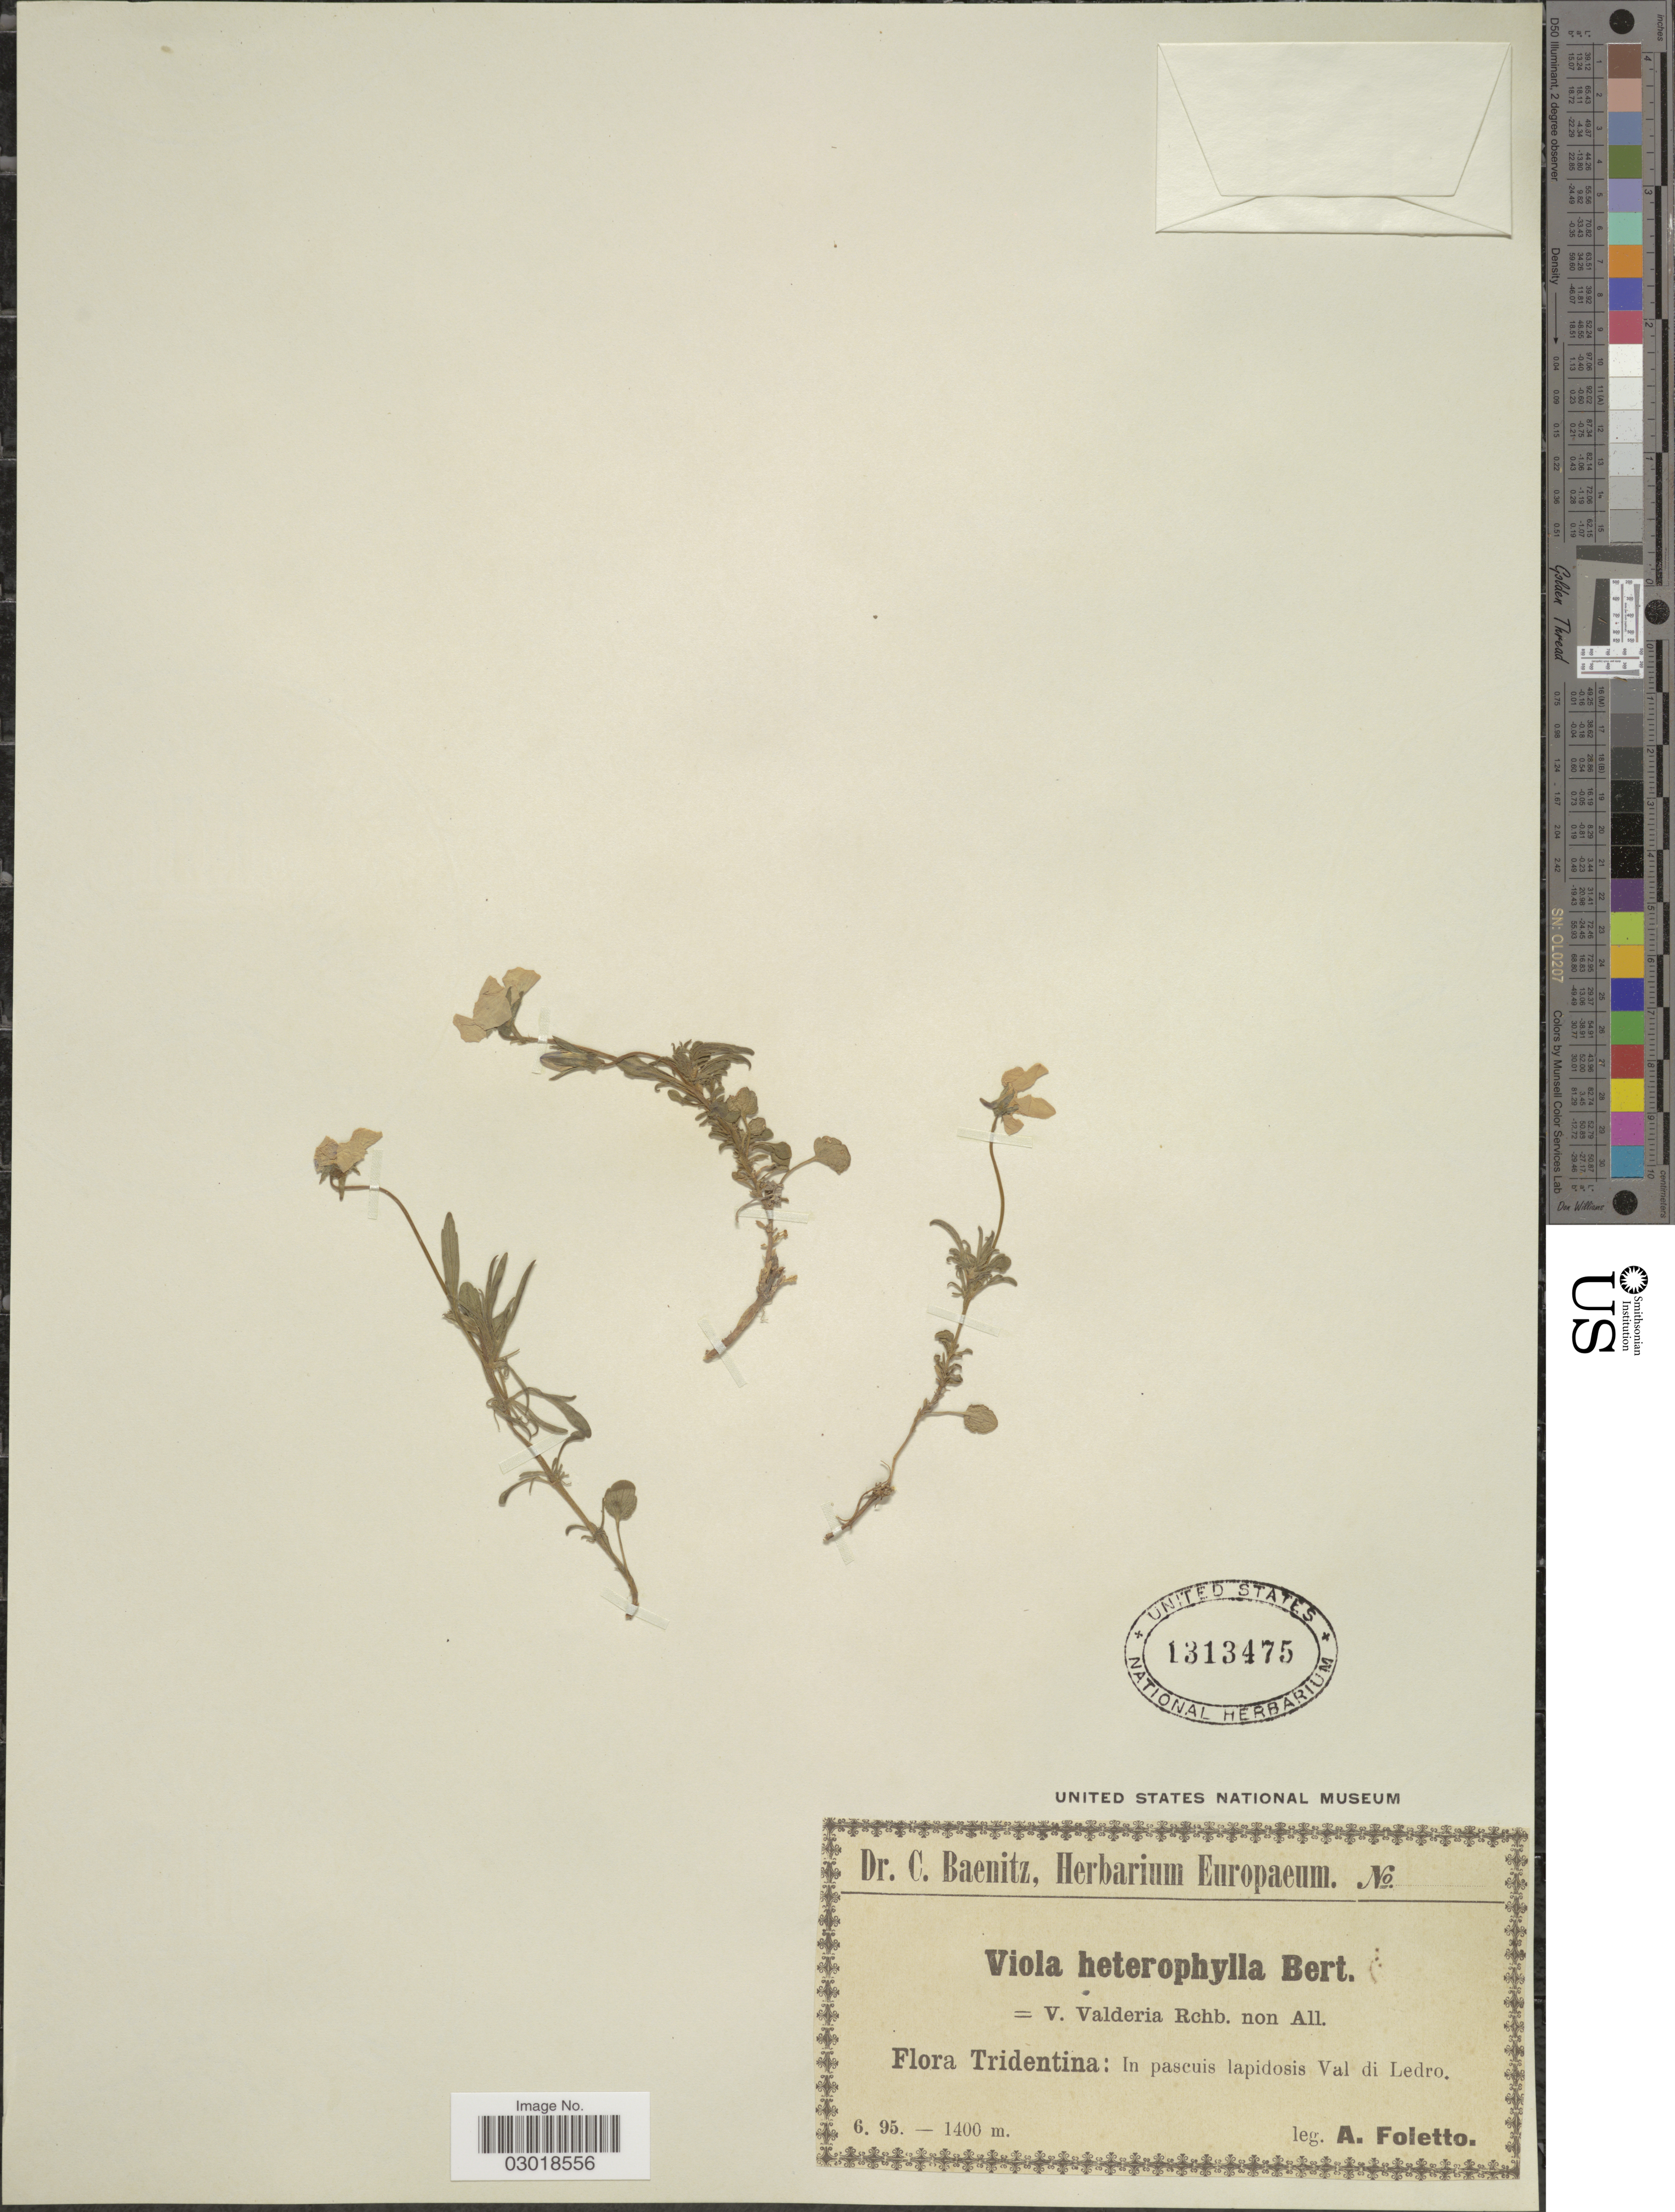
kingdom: Plantae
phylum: Tracheophyta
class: Magnoliopsida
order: Malpighiales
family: Violaceae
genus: Viola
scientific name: Viola heterophylla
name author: Muhl.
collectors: A. Foletto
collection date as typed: Transcribed d/m/y: /6/95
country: Italy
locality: Tridentina: In pascuis lapidosis Val di Ledro.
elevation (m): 1400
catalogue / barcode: US 1313475